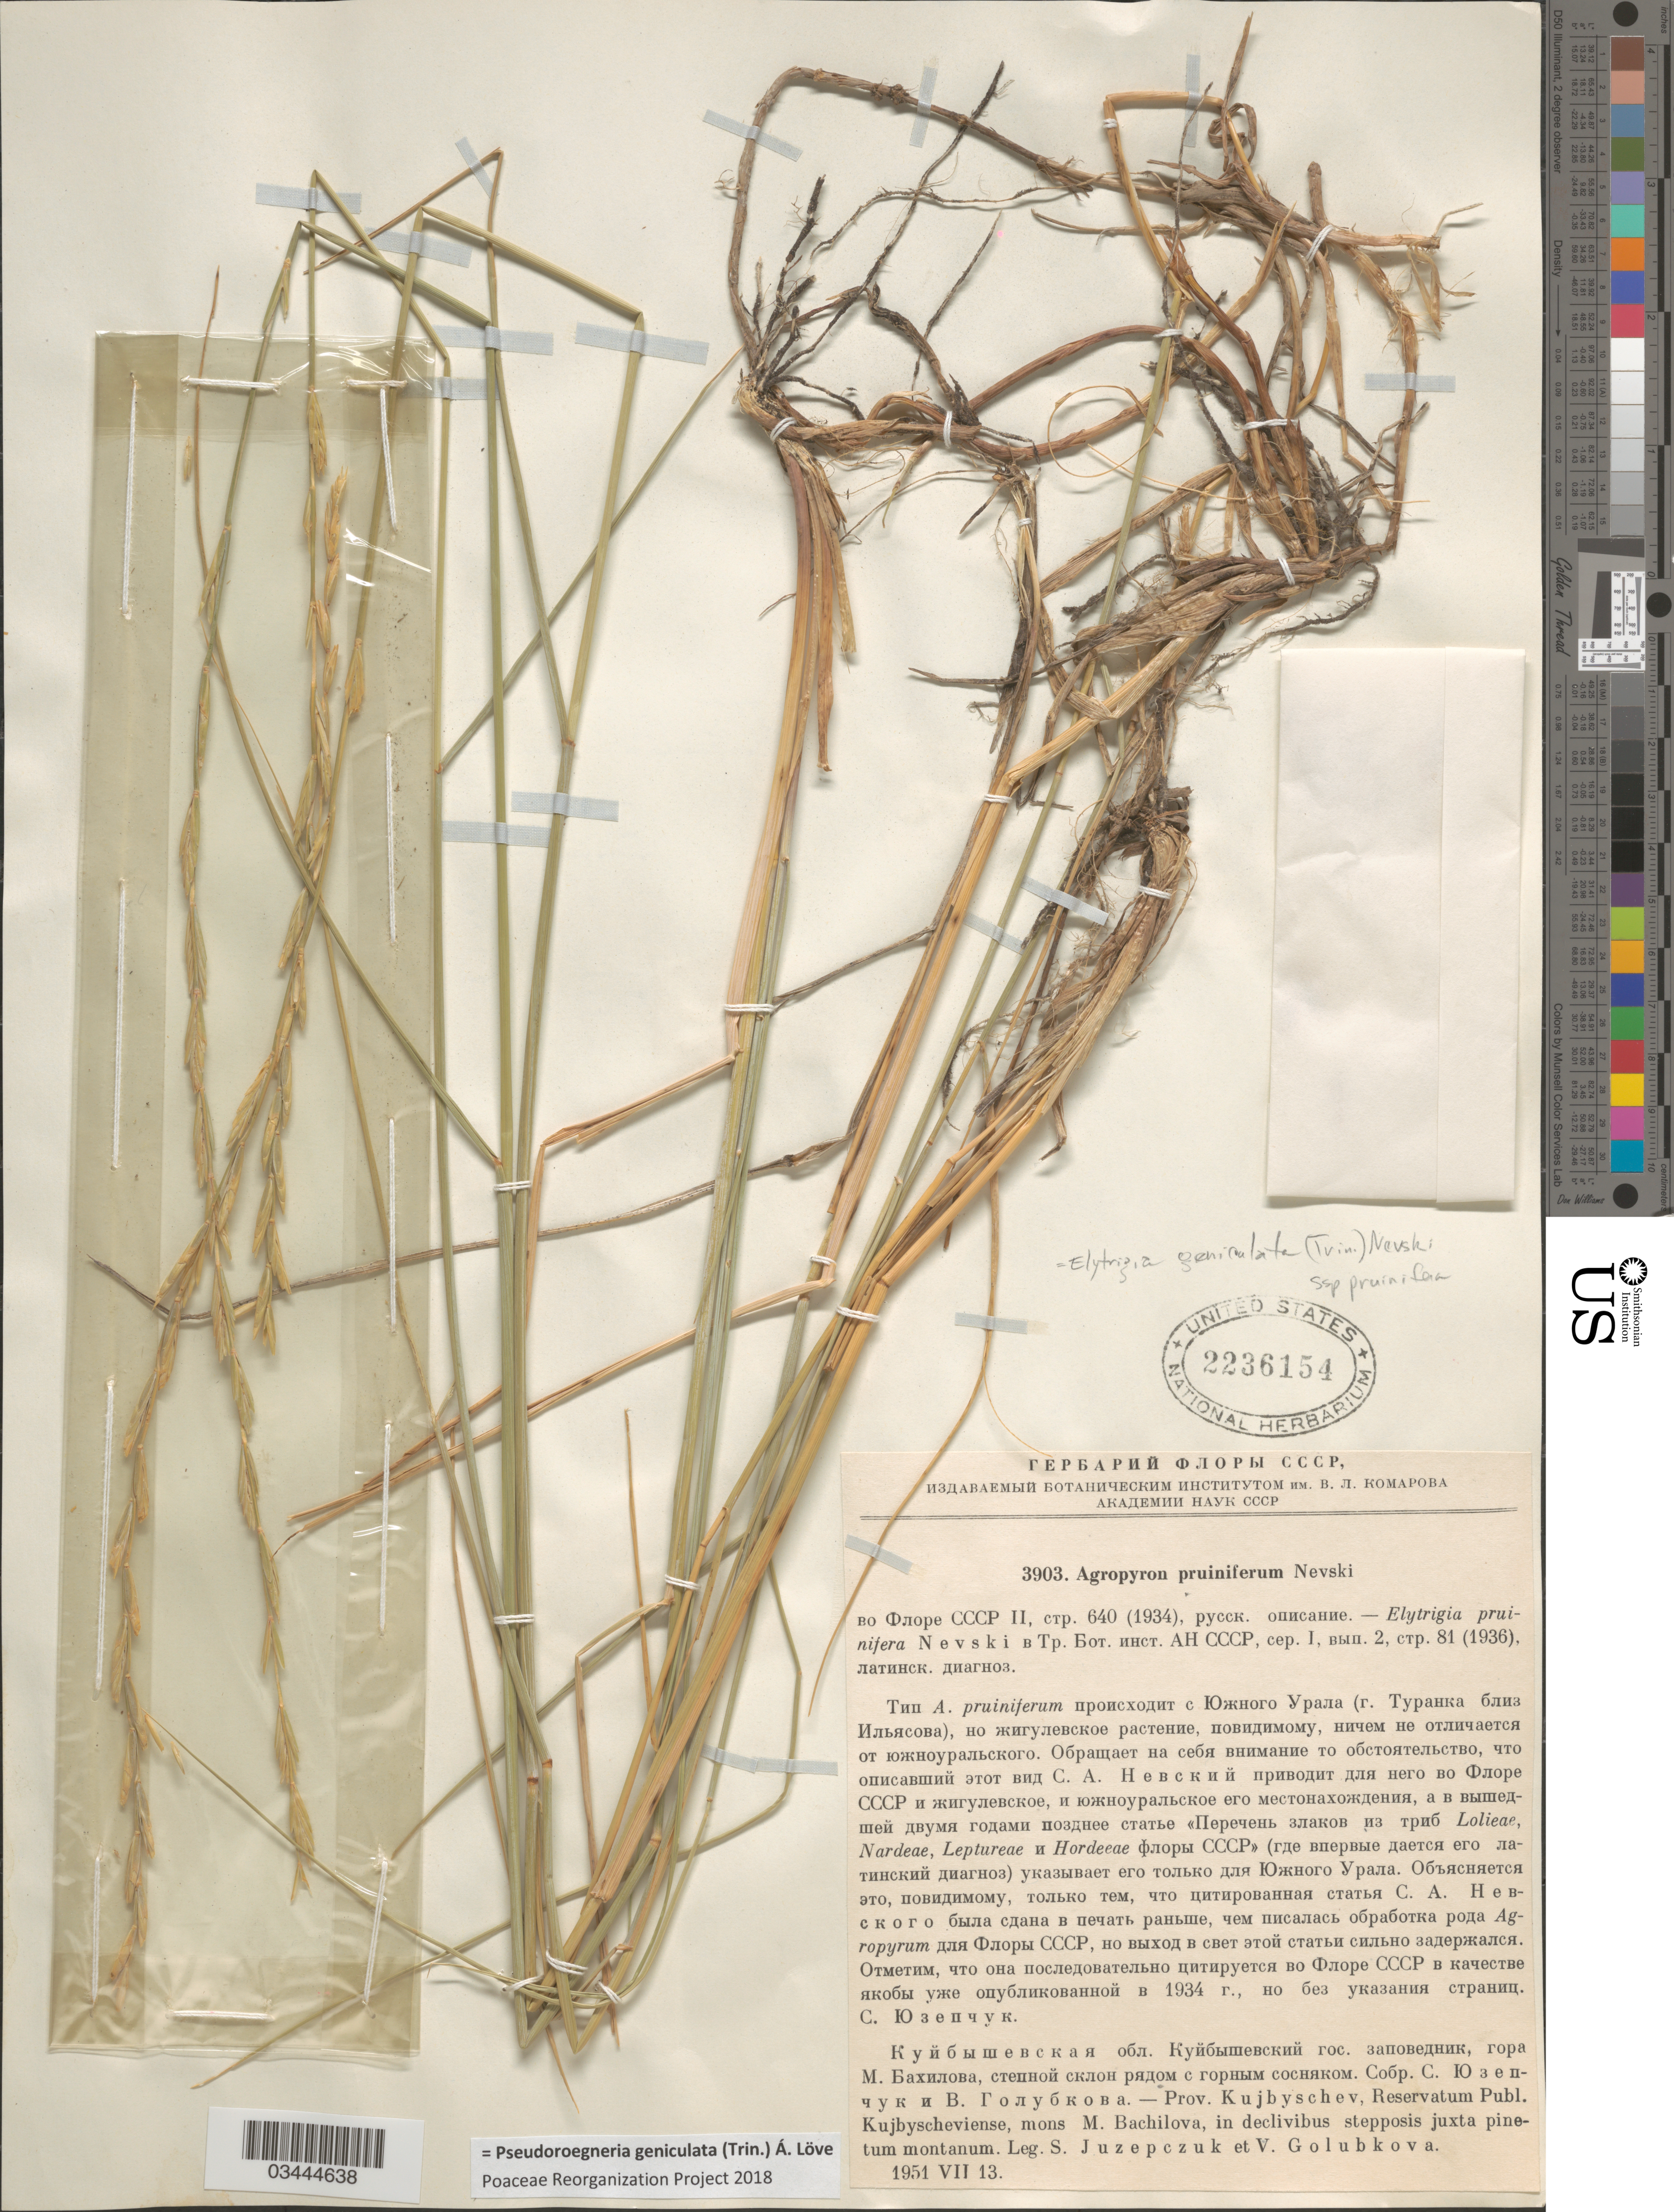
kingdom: Plantae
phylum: Tracheophyta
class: Liliopsida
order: Poales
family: Poaceae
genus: Pseudoroegneria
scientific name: Pseudoroegneria geniculata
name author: (Trin.) Á. Löve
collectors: S. V. Juzepczuk & V. F. Golubkova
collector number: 3903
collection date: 1951-07-13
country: Russian Federation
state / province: Samara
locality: Prov. Kujbyschev, Reservatum Publ. Kujbyscheviense, mons M. Bachilova, in declivibus stepposis juxta pinetum montanum.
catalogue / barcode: US 2236154